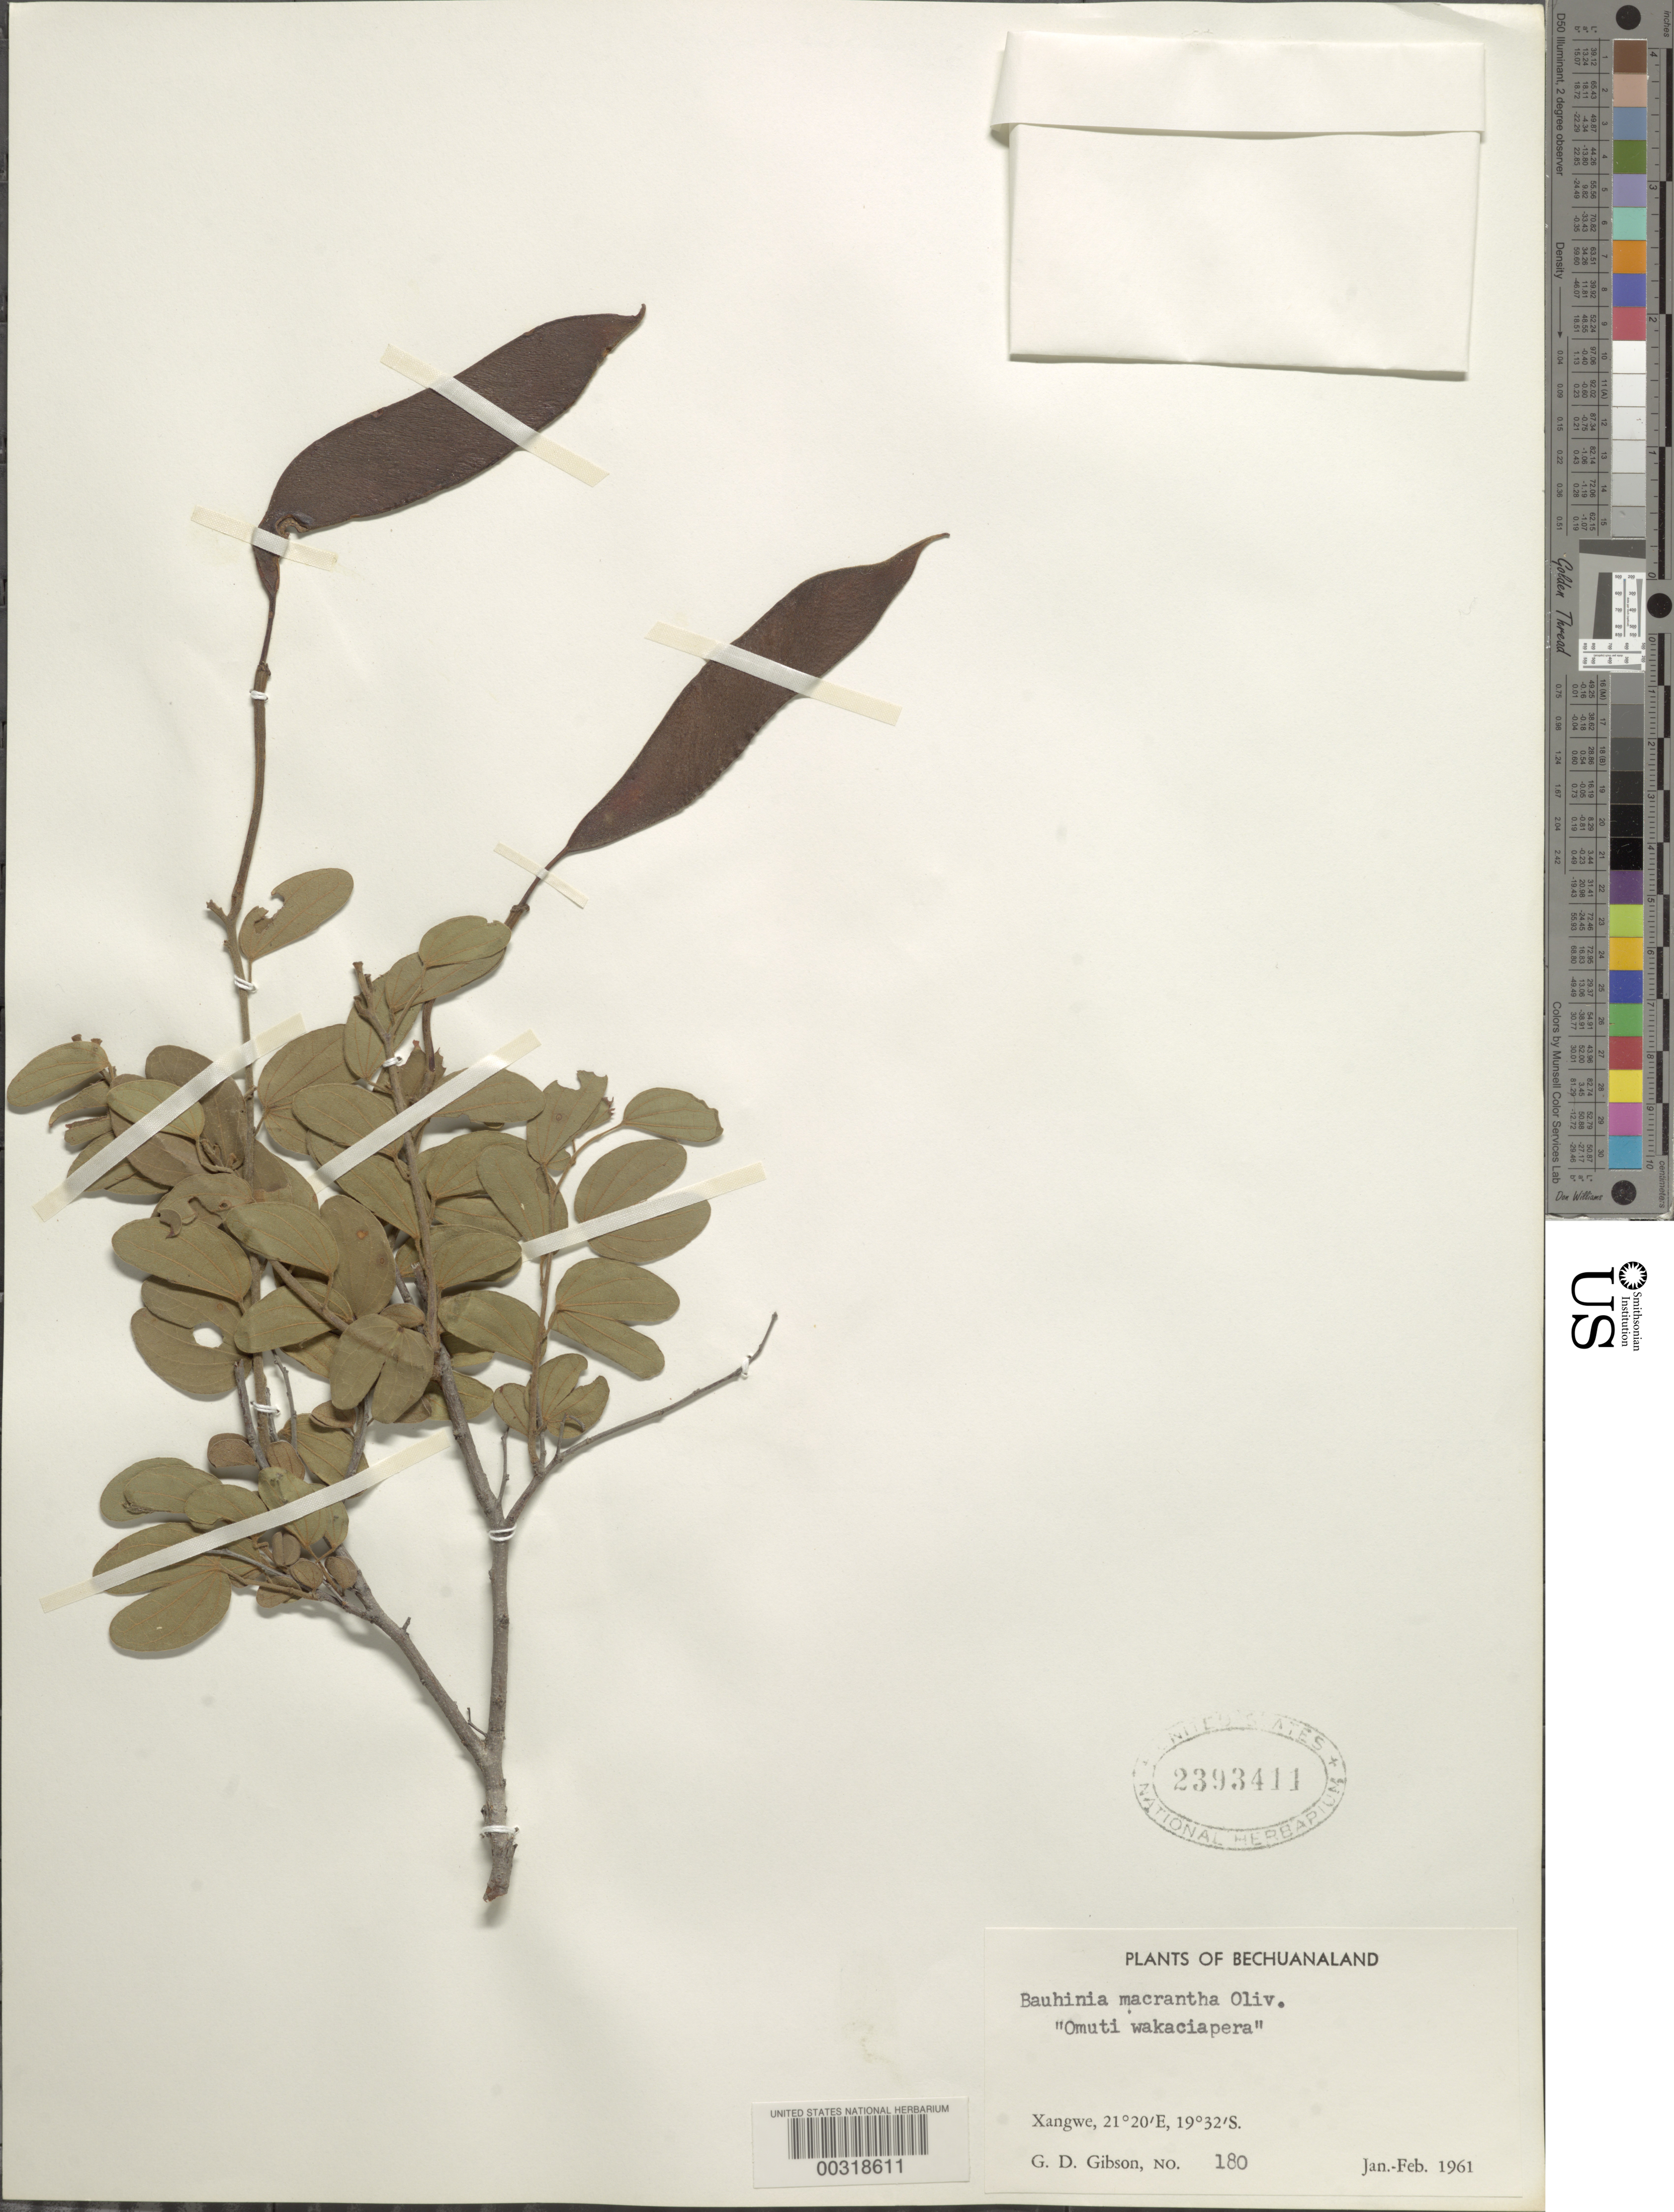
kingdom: Plantae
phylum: Tracheophyta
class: Magnoliopsida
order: Fabales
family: Fabaceae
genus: Bauhinia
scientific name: Bauhinia macrantha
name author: Oliv.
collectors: G. D. Gibson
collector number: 180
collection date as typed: Jan 1961 to -- Feb 1961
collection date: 1961-01/1961-02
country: Botswana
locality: Xangwe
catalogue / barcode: US 2393411